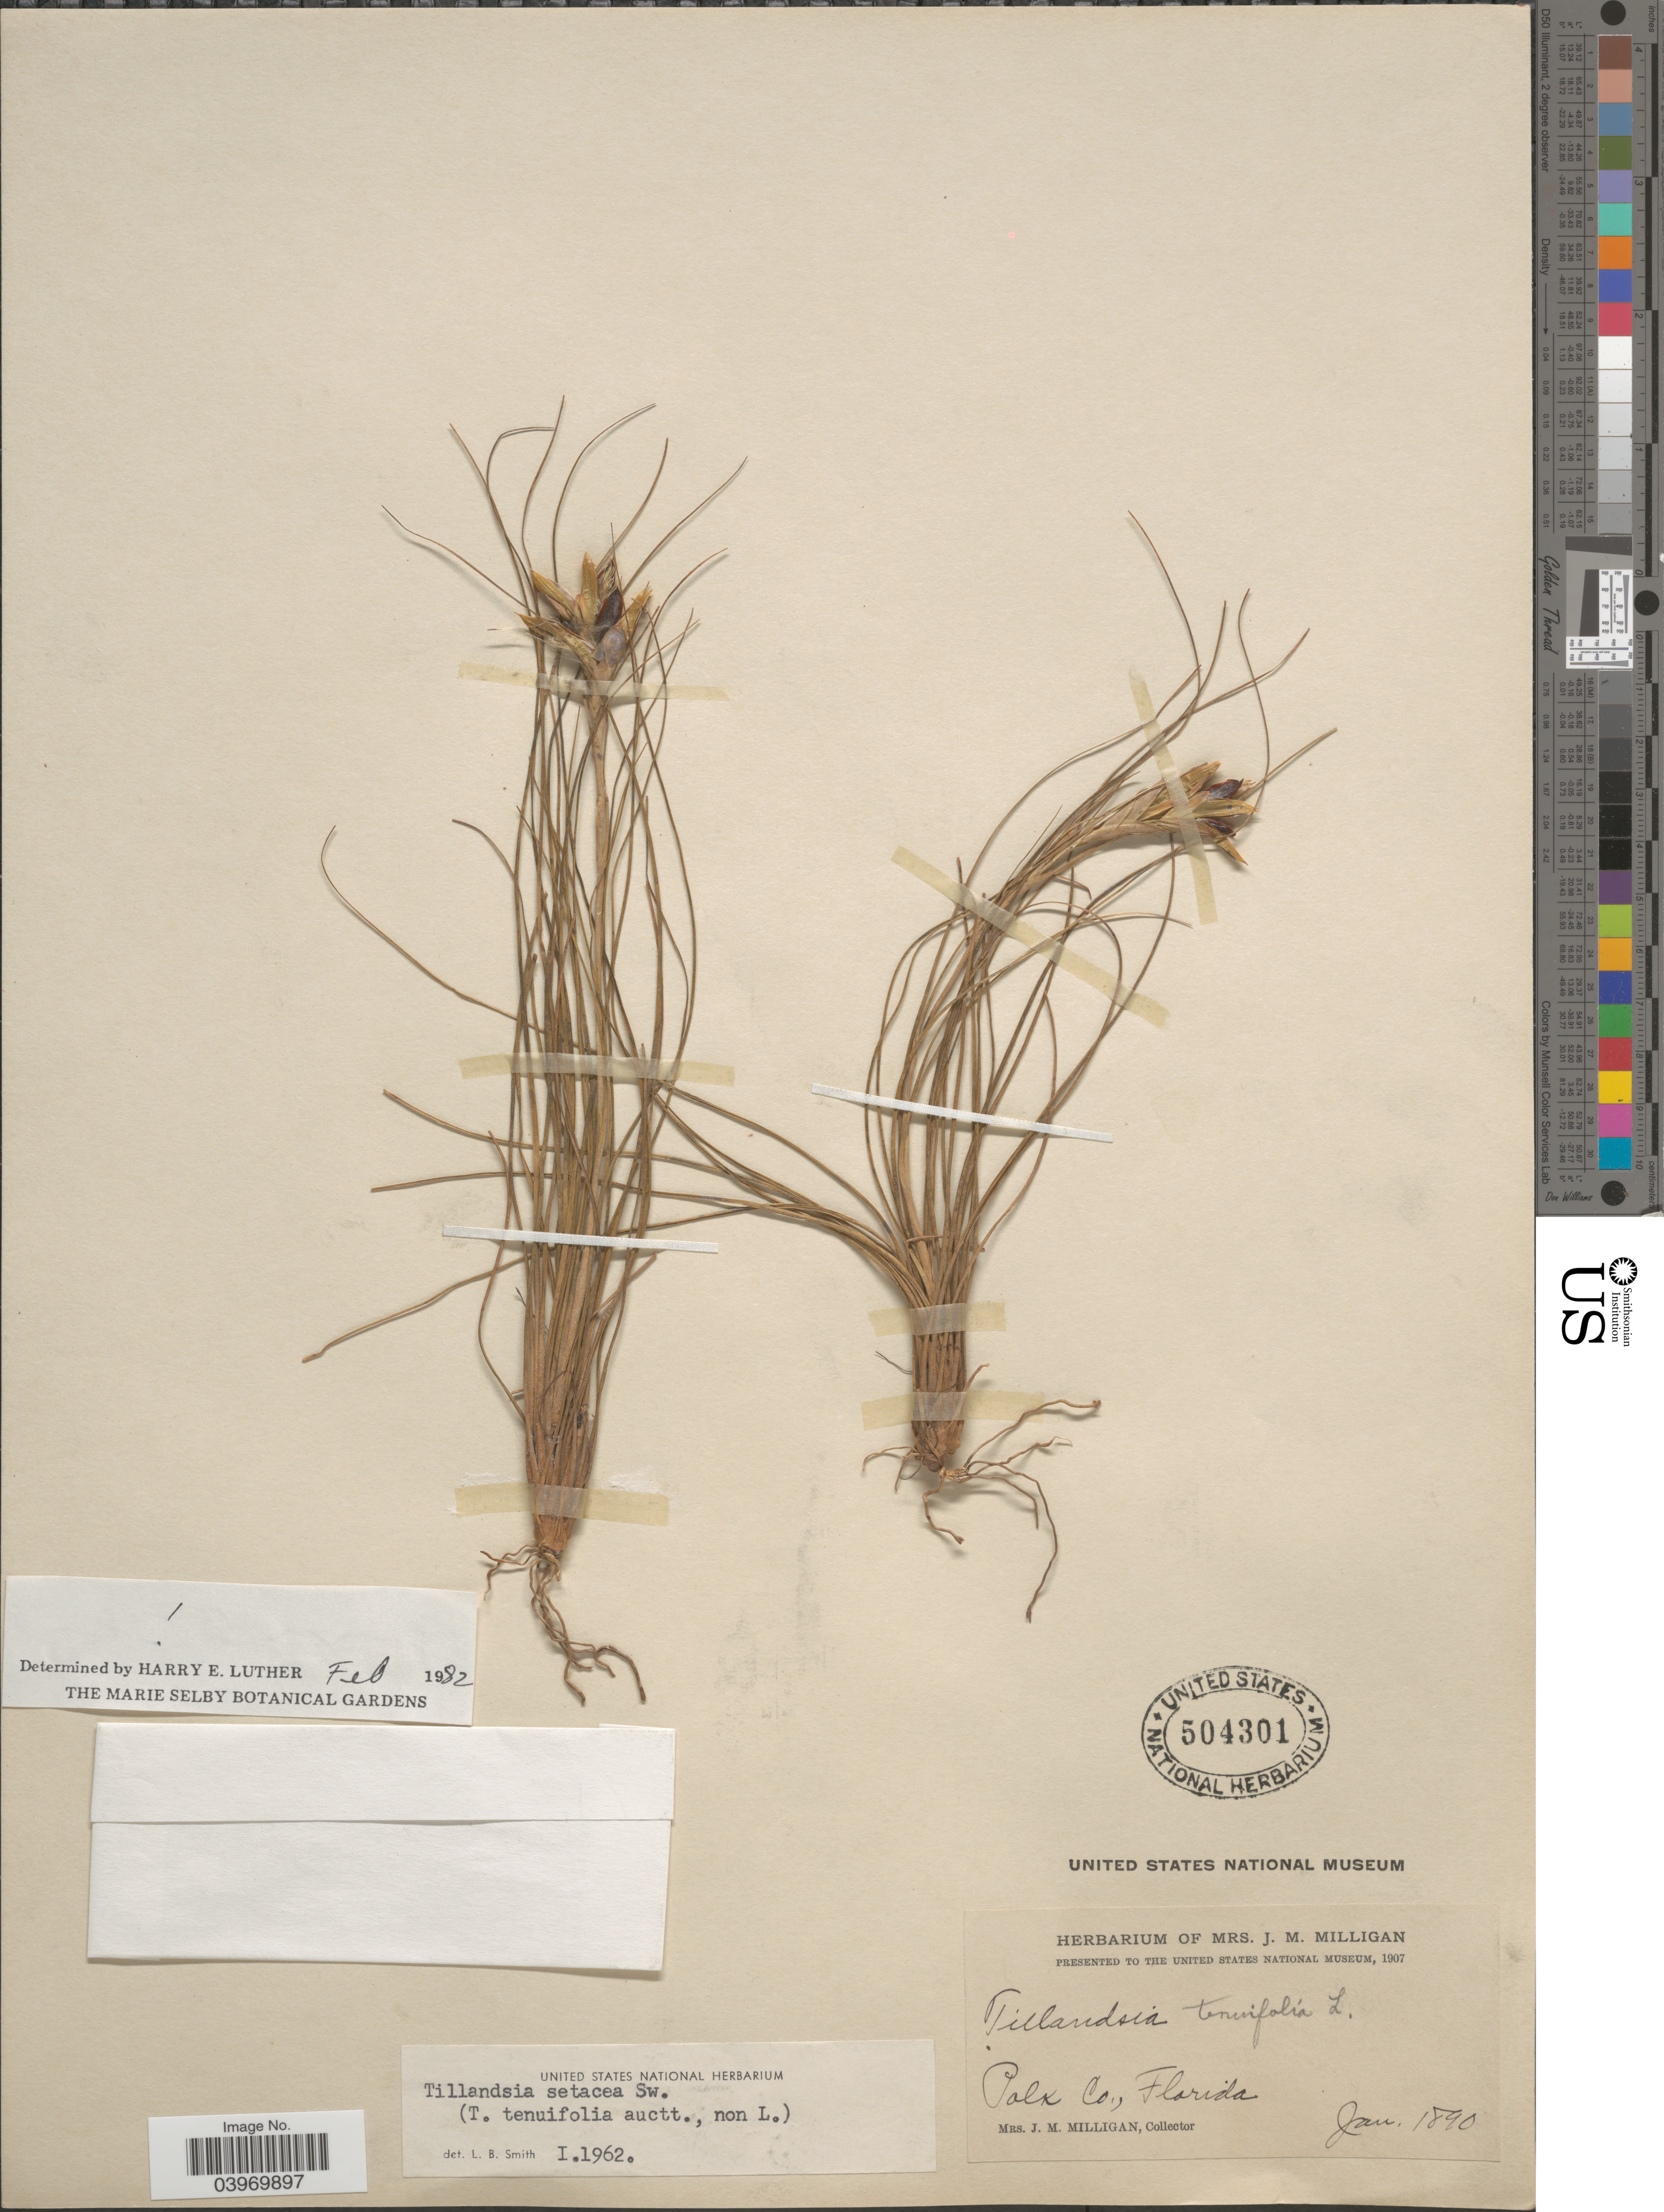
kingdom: Plantae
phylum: Tracheophyta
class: Liliopsida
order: Poales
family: Bromeliaceae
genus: Tillandsia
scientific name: Tillandsia setacea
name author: Sw.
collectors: J. Milligan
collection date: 1890-01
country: United States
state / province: Florida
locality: Polk Co.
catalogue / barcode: US 504301